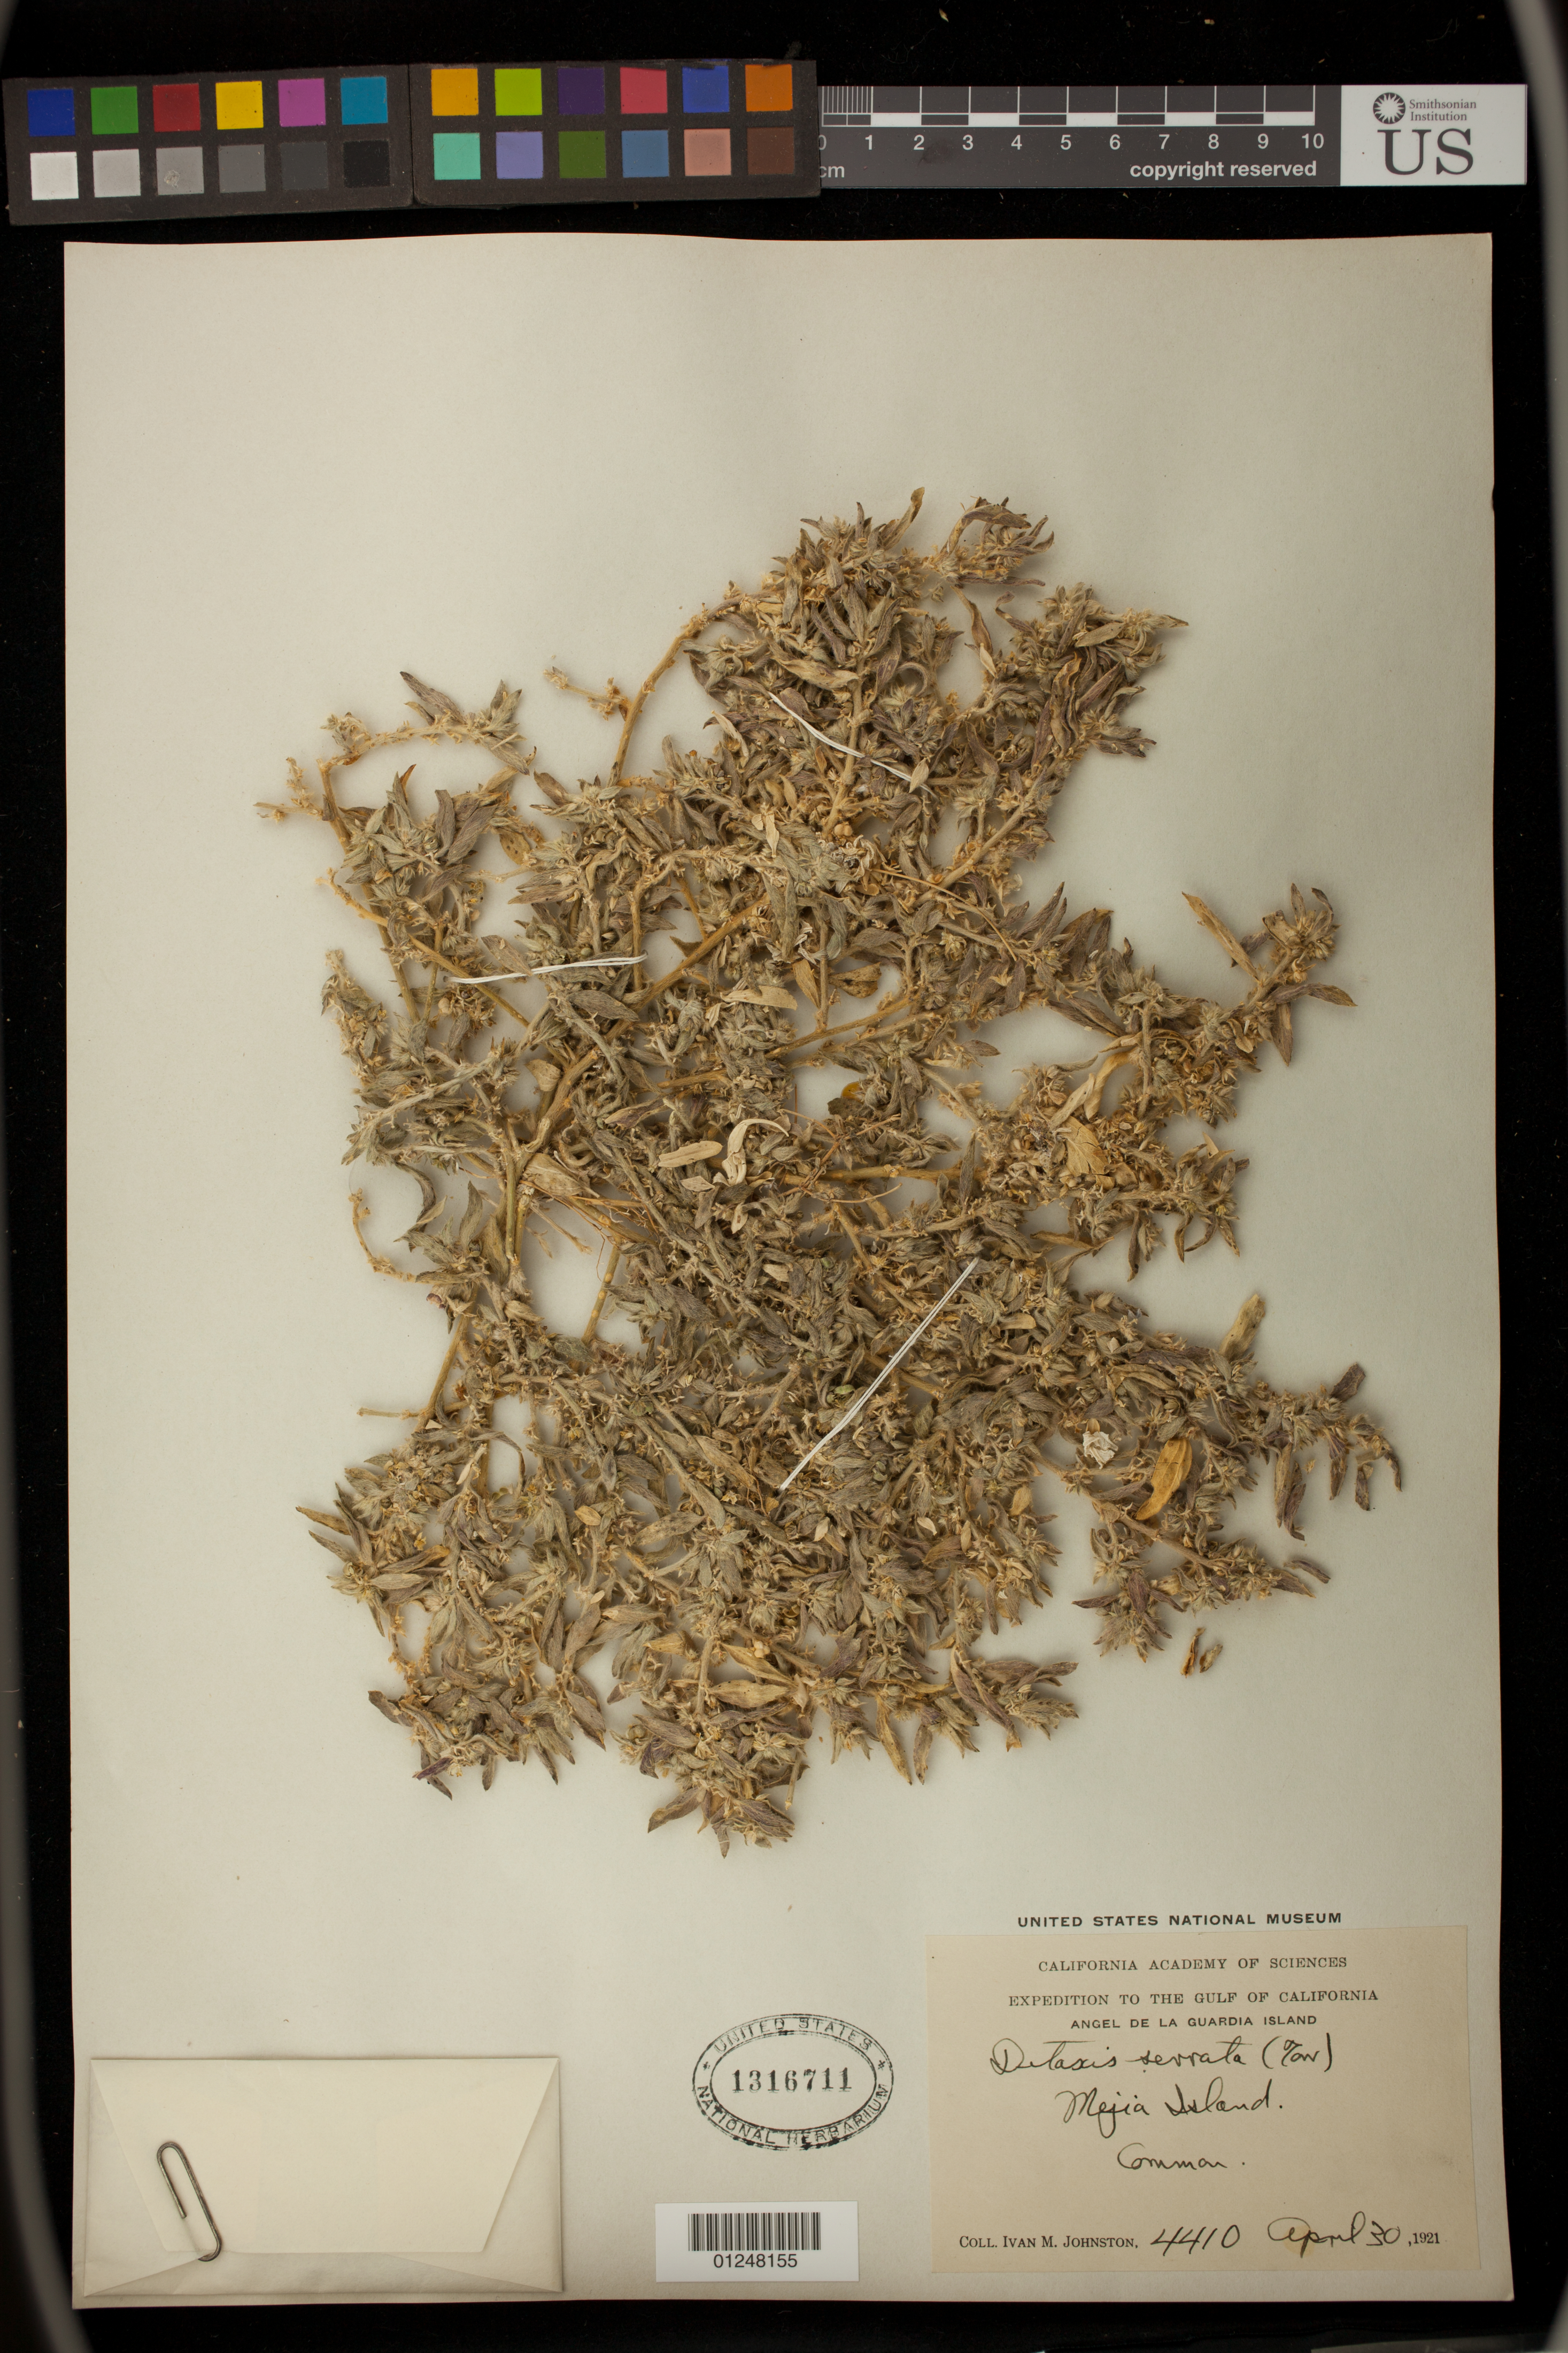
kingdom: Plantae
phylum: Tracheophyta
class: Magnoliopsida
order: Malpighiales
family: Euphorbiaceae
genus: Ditaxis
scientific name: Ditaxis serrata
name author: (Torr.) A. Heller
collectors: I.M. Johnston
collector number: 4410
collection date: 1921-04-30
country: Mexico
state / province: Baja California Norte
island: Mejia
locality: Island off Angel de la Guardia Island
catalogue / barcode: US 1316711